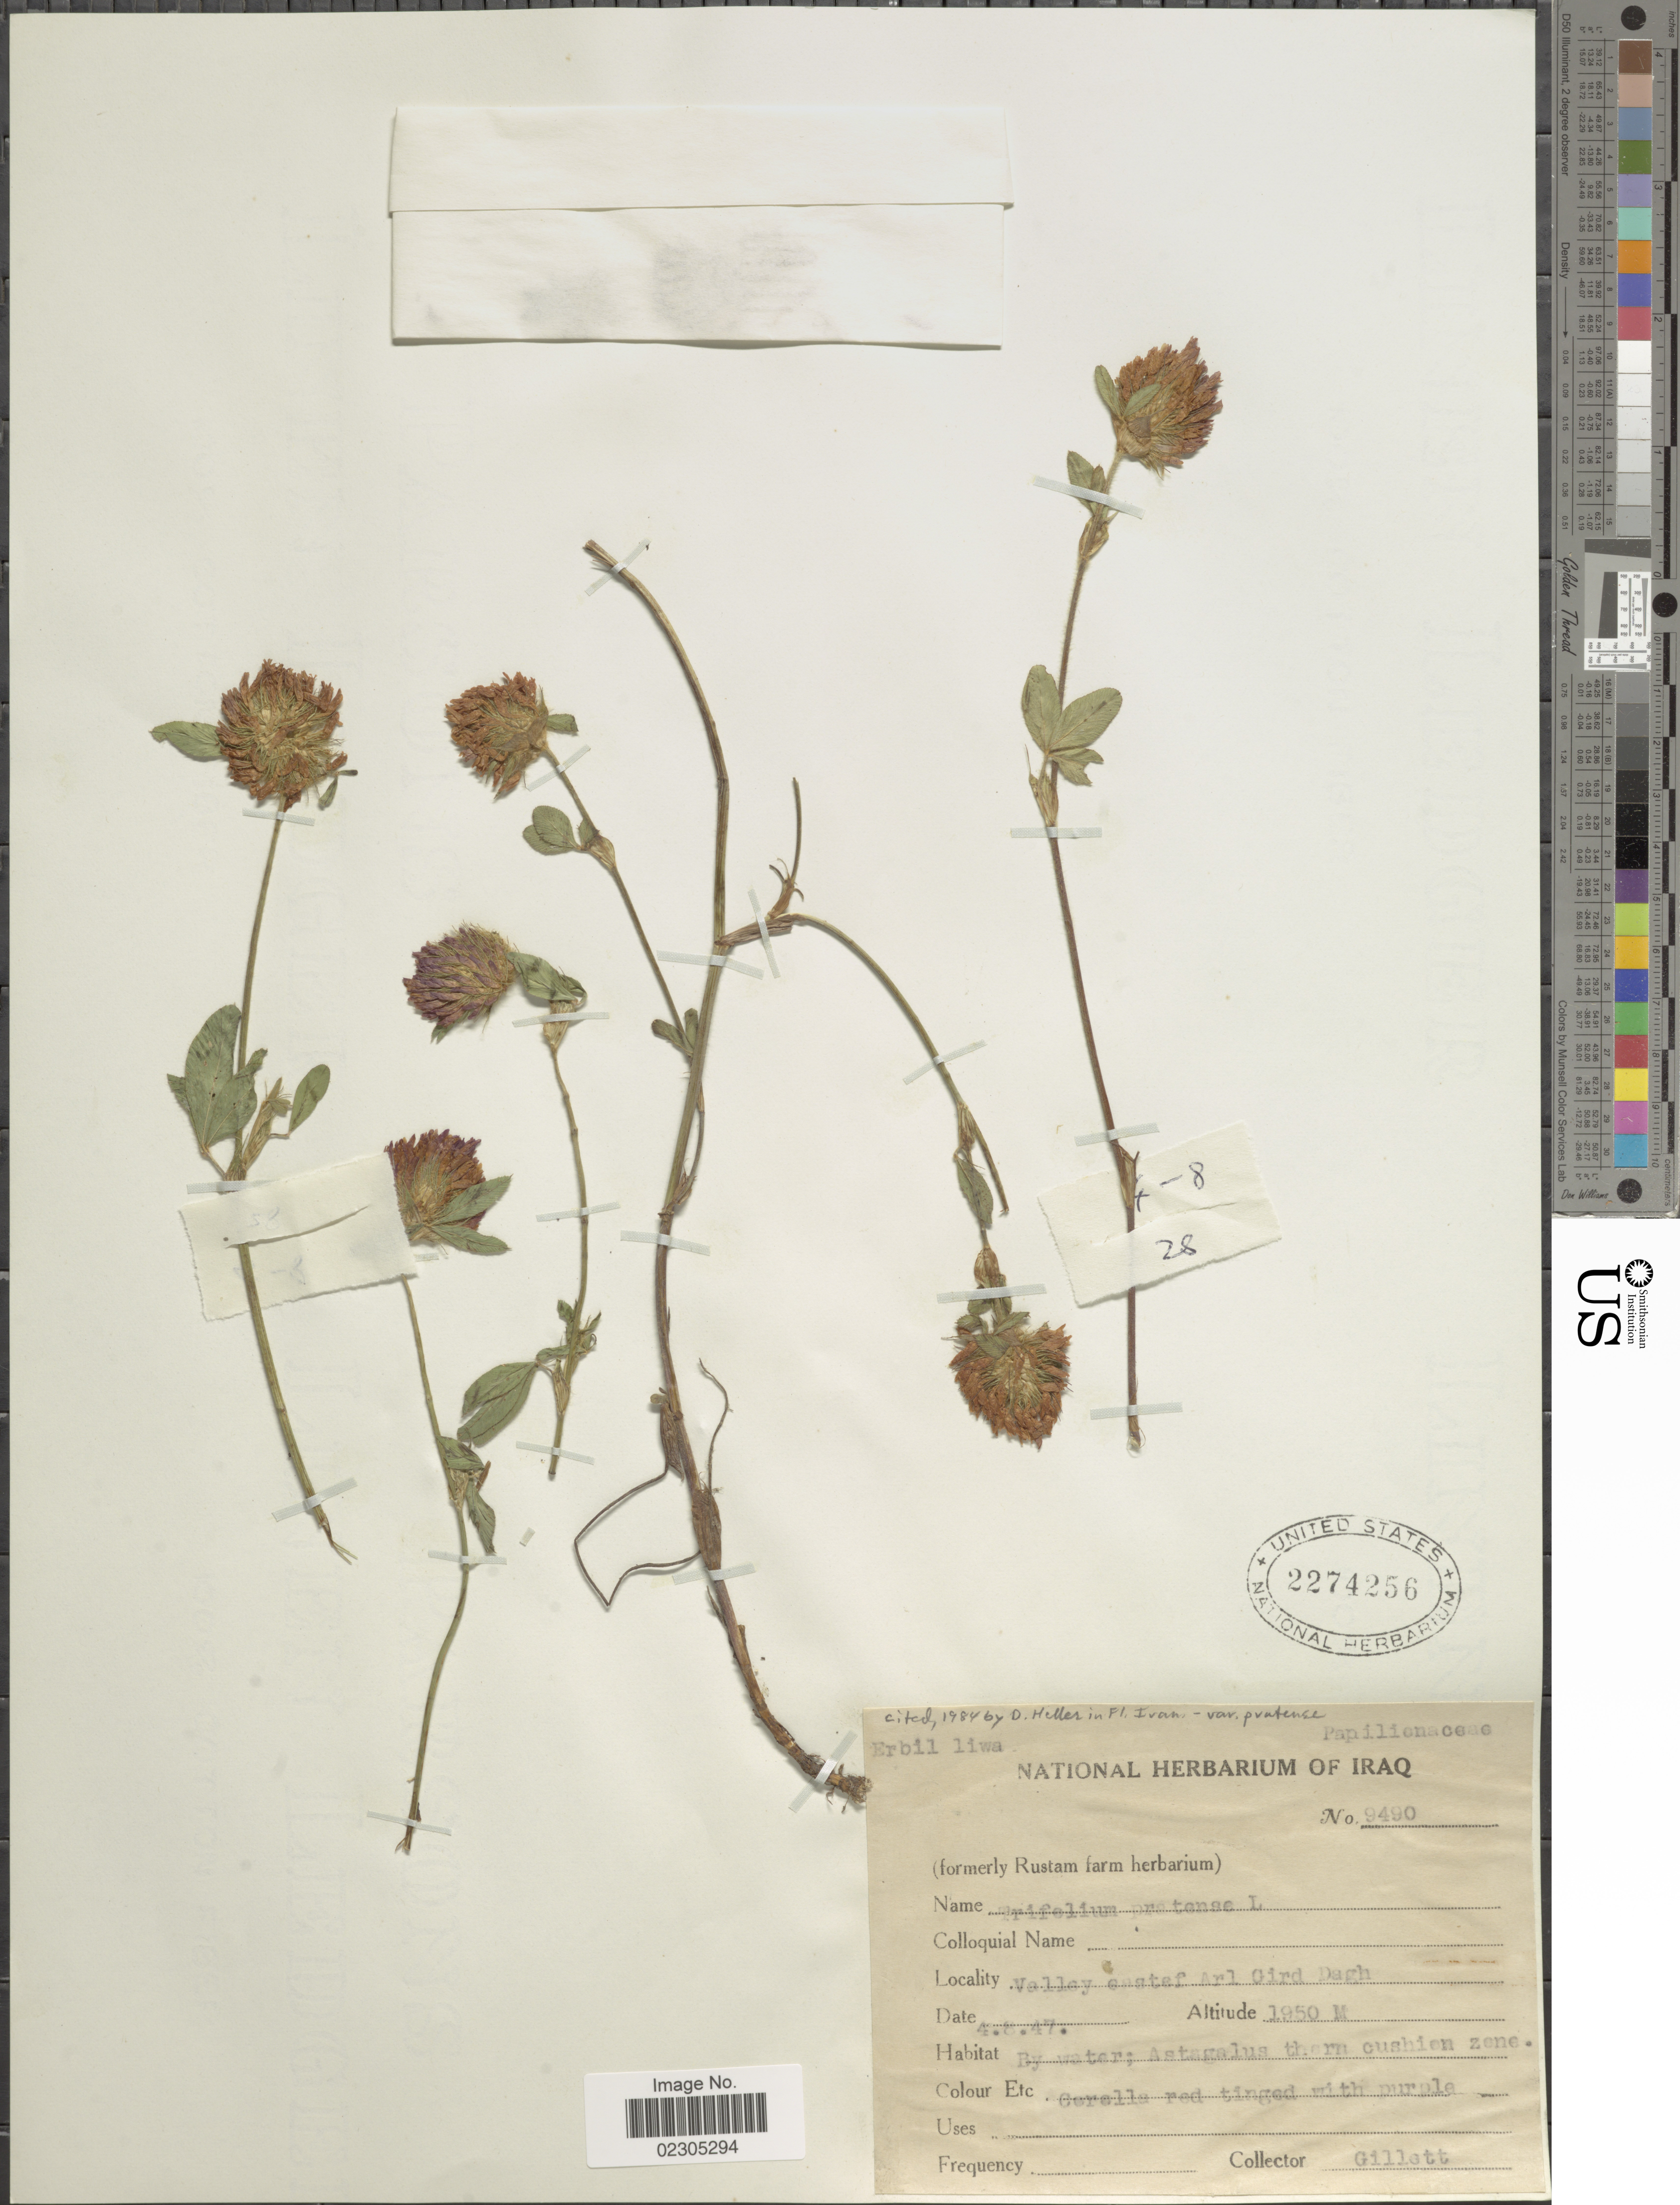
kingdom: Plantae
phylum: Tracheophyta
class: Magnoliopsida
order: Fabales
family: Fabaceae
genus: Trifolium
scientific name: Trifolium pratense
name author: L.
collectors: Gillett, --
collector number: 9490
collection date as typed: Transcribed d/m/y: 4/8/47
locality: Valley enstef Arl Gird Dagh [interpreted]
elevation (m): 1950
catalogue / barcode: US 2274256